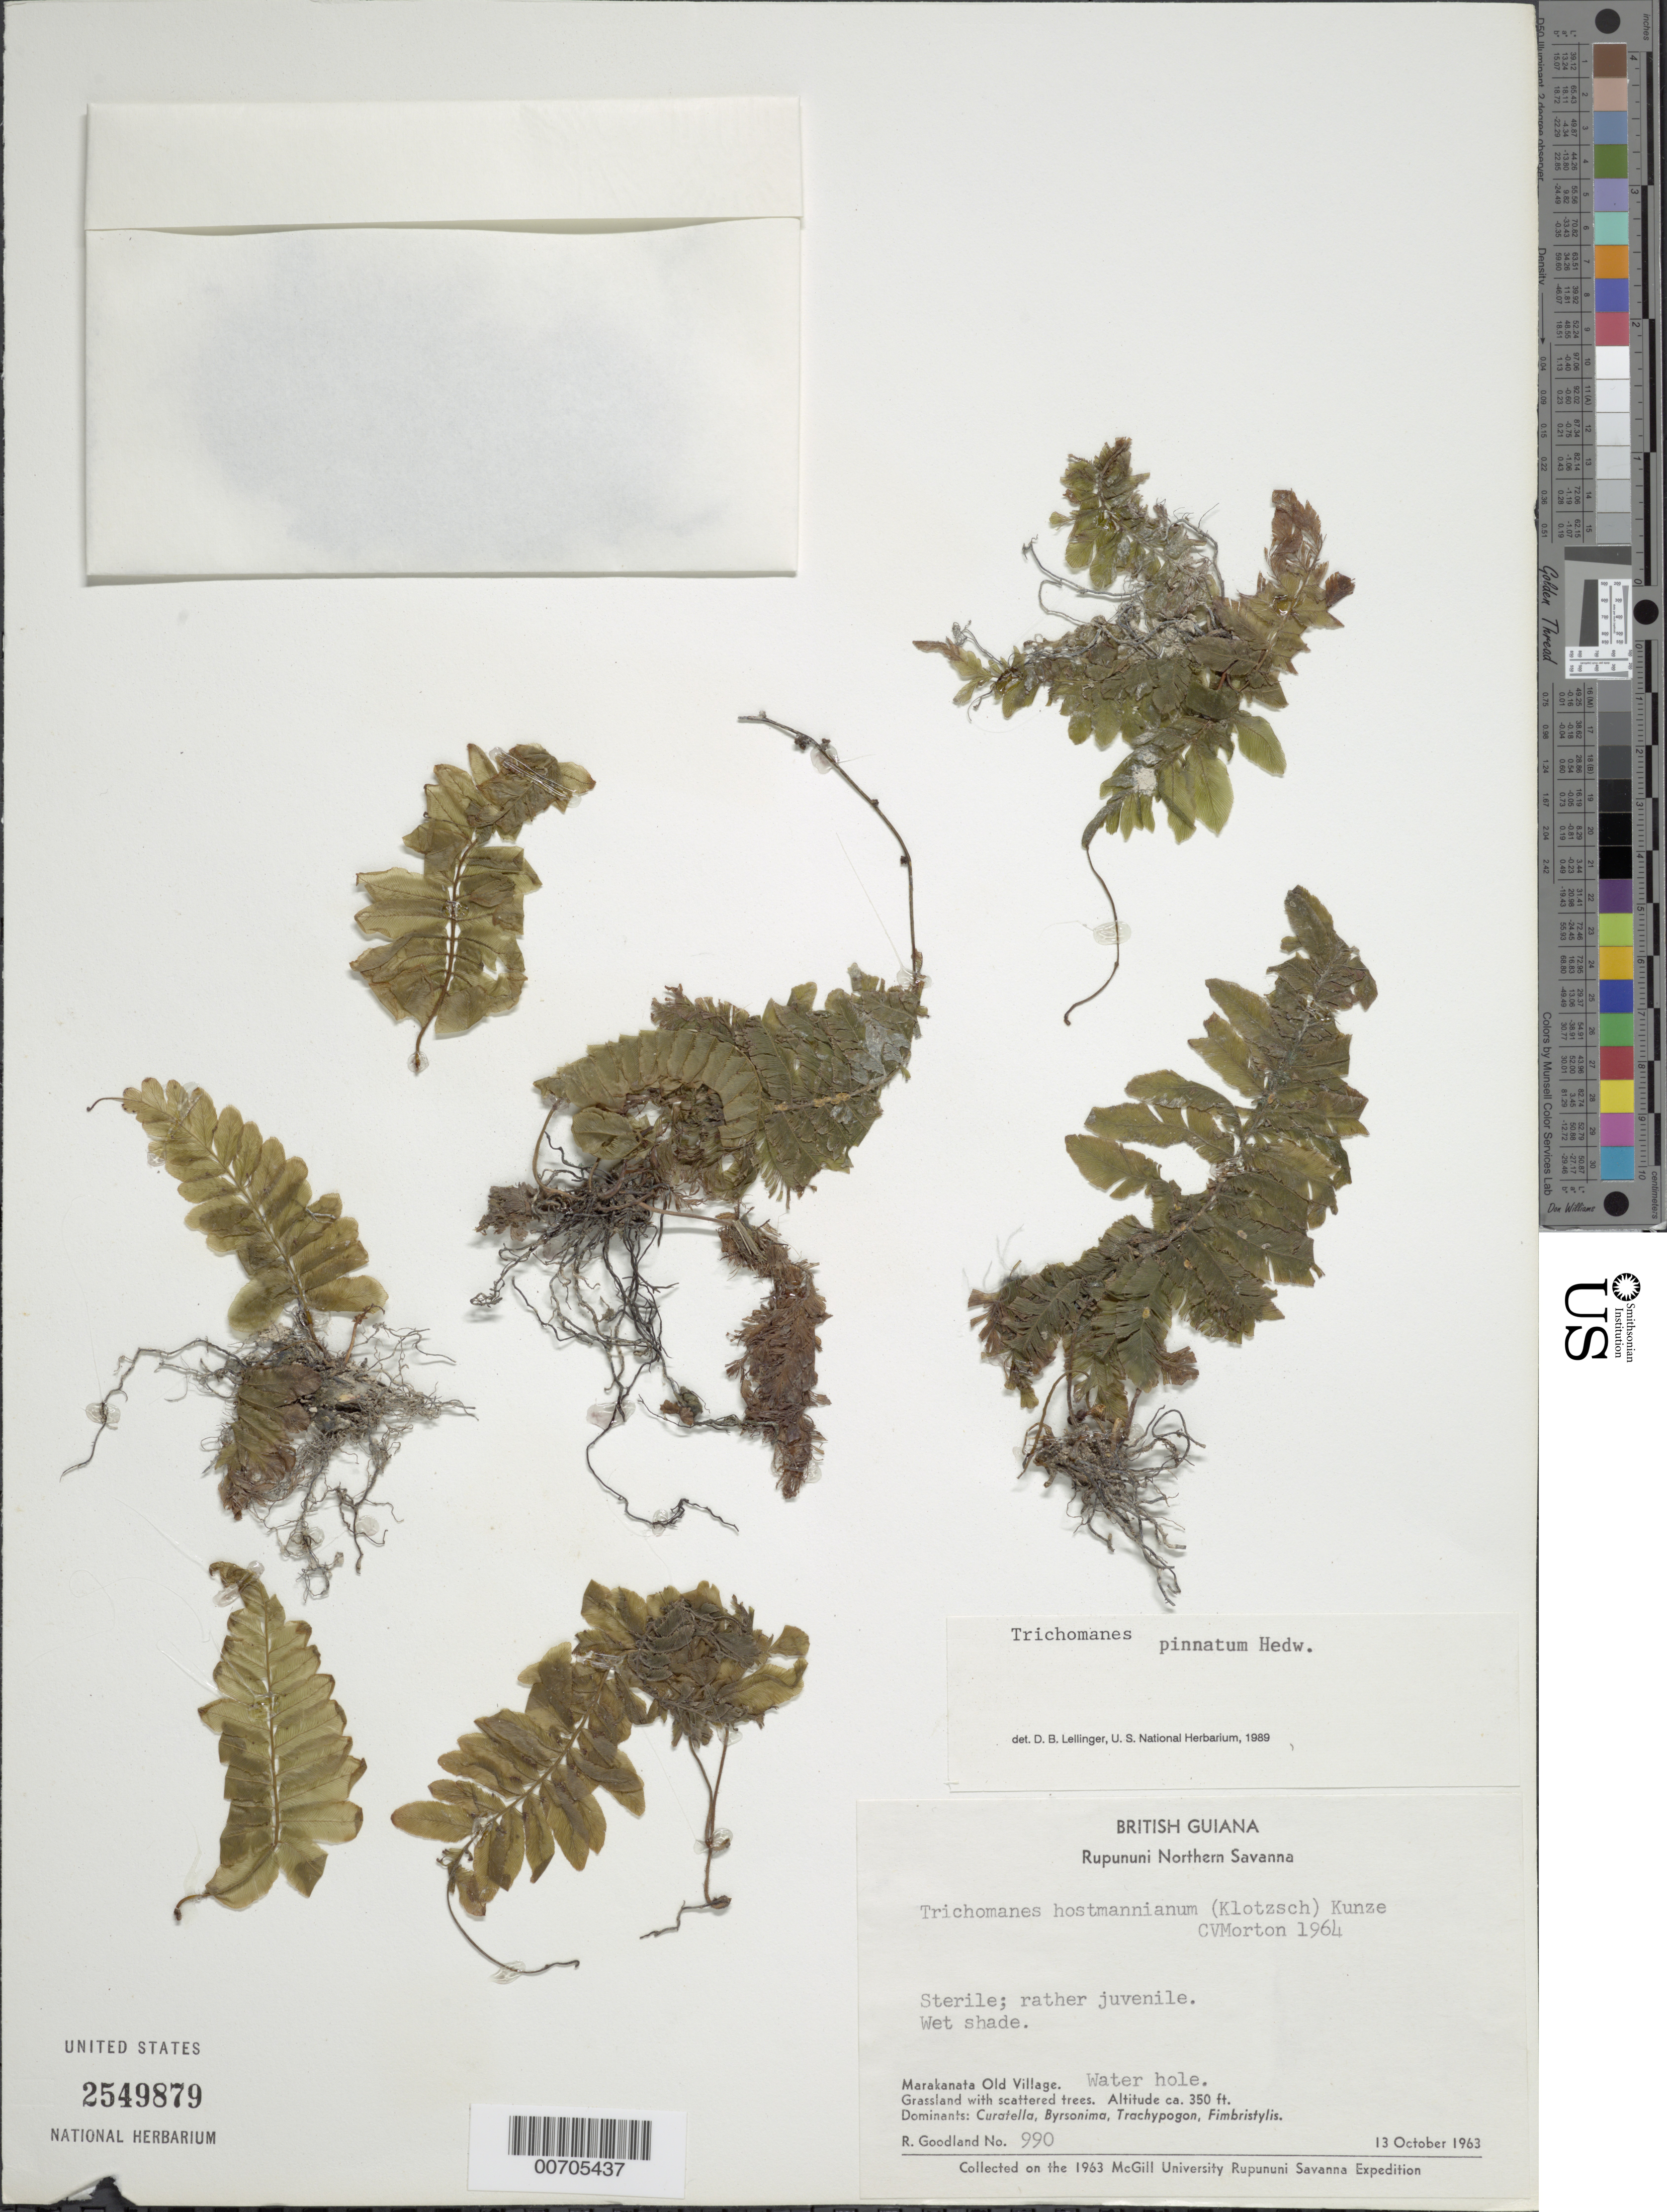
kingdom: Plantae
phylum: Tracheophyta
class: Polypodiopsida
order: Hymenophyllales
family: Hymenophyllaceae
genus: Trichomanes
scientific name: Trichomanes pinnatum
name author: Hedw.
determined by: Lellinger, David B., (BOT), Smithsonian Institution - National Museum of Natural History (UNITED STATES)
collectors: R. Goodland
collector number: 990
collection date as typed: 13-Oct-63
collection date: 1963-10-13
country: Guyana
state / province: U. Takutu-U. Essequibo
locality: Rupununi Northern Savanna, Marakanata Old Village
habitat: Near water hole, wet shade. Grassland with scattered trees. Dominants: Curatella, Byrsonima, Trachypogon, Fimbristylis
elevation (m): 107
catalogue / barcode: US 2549879